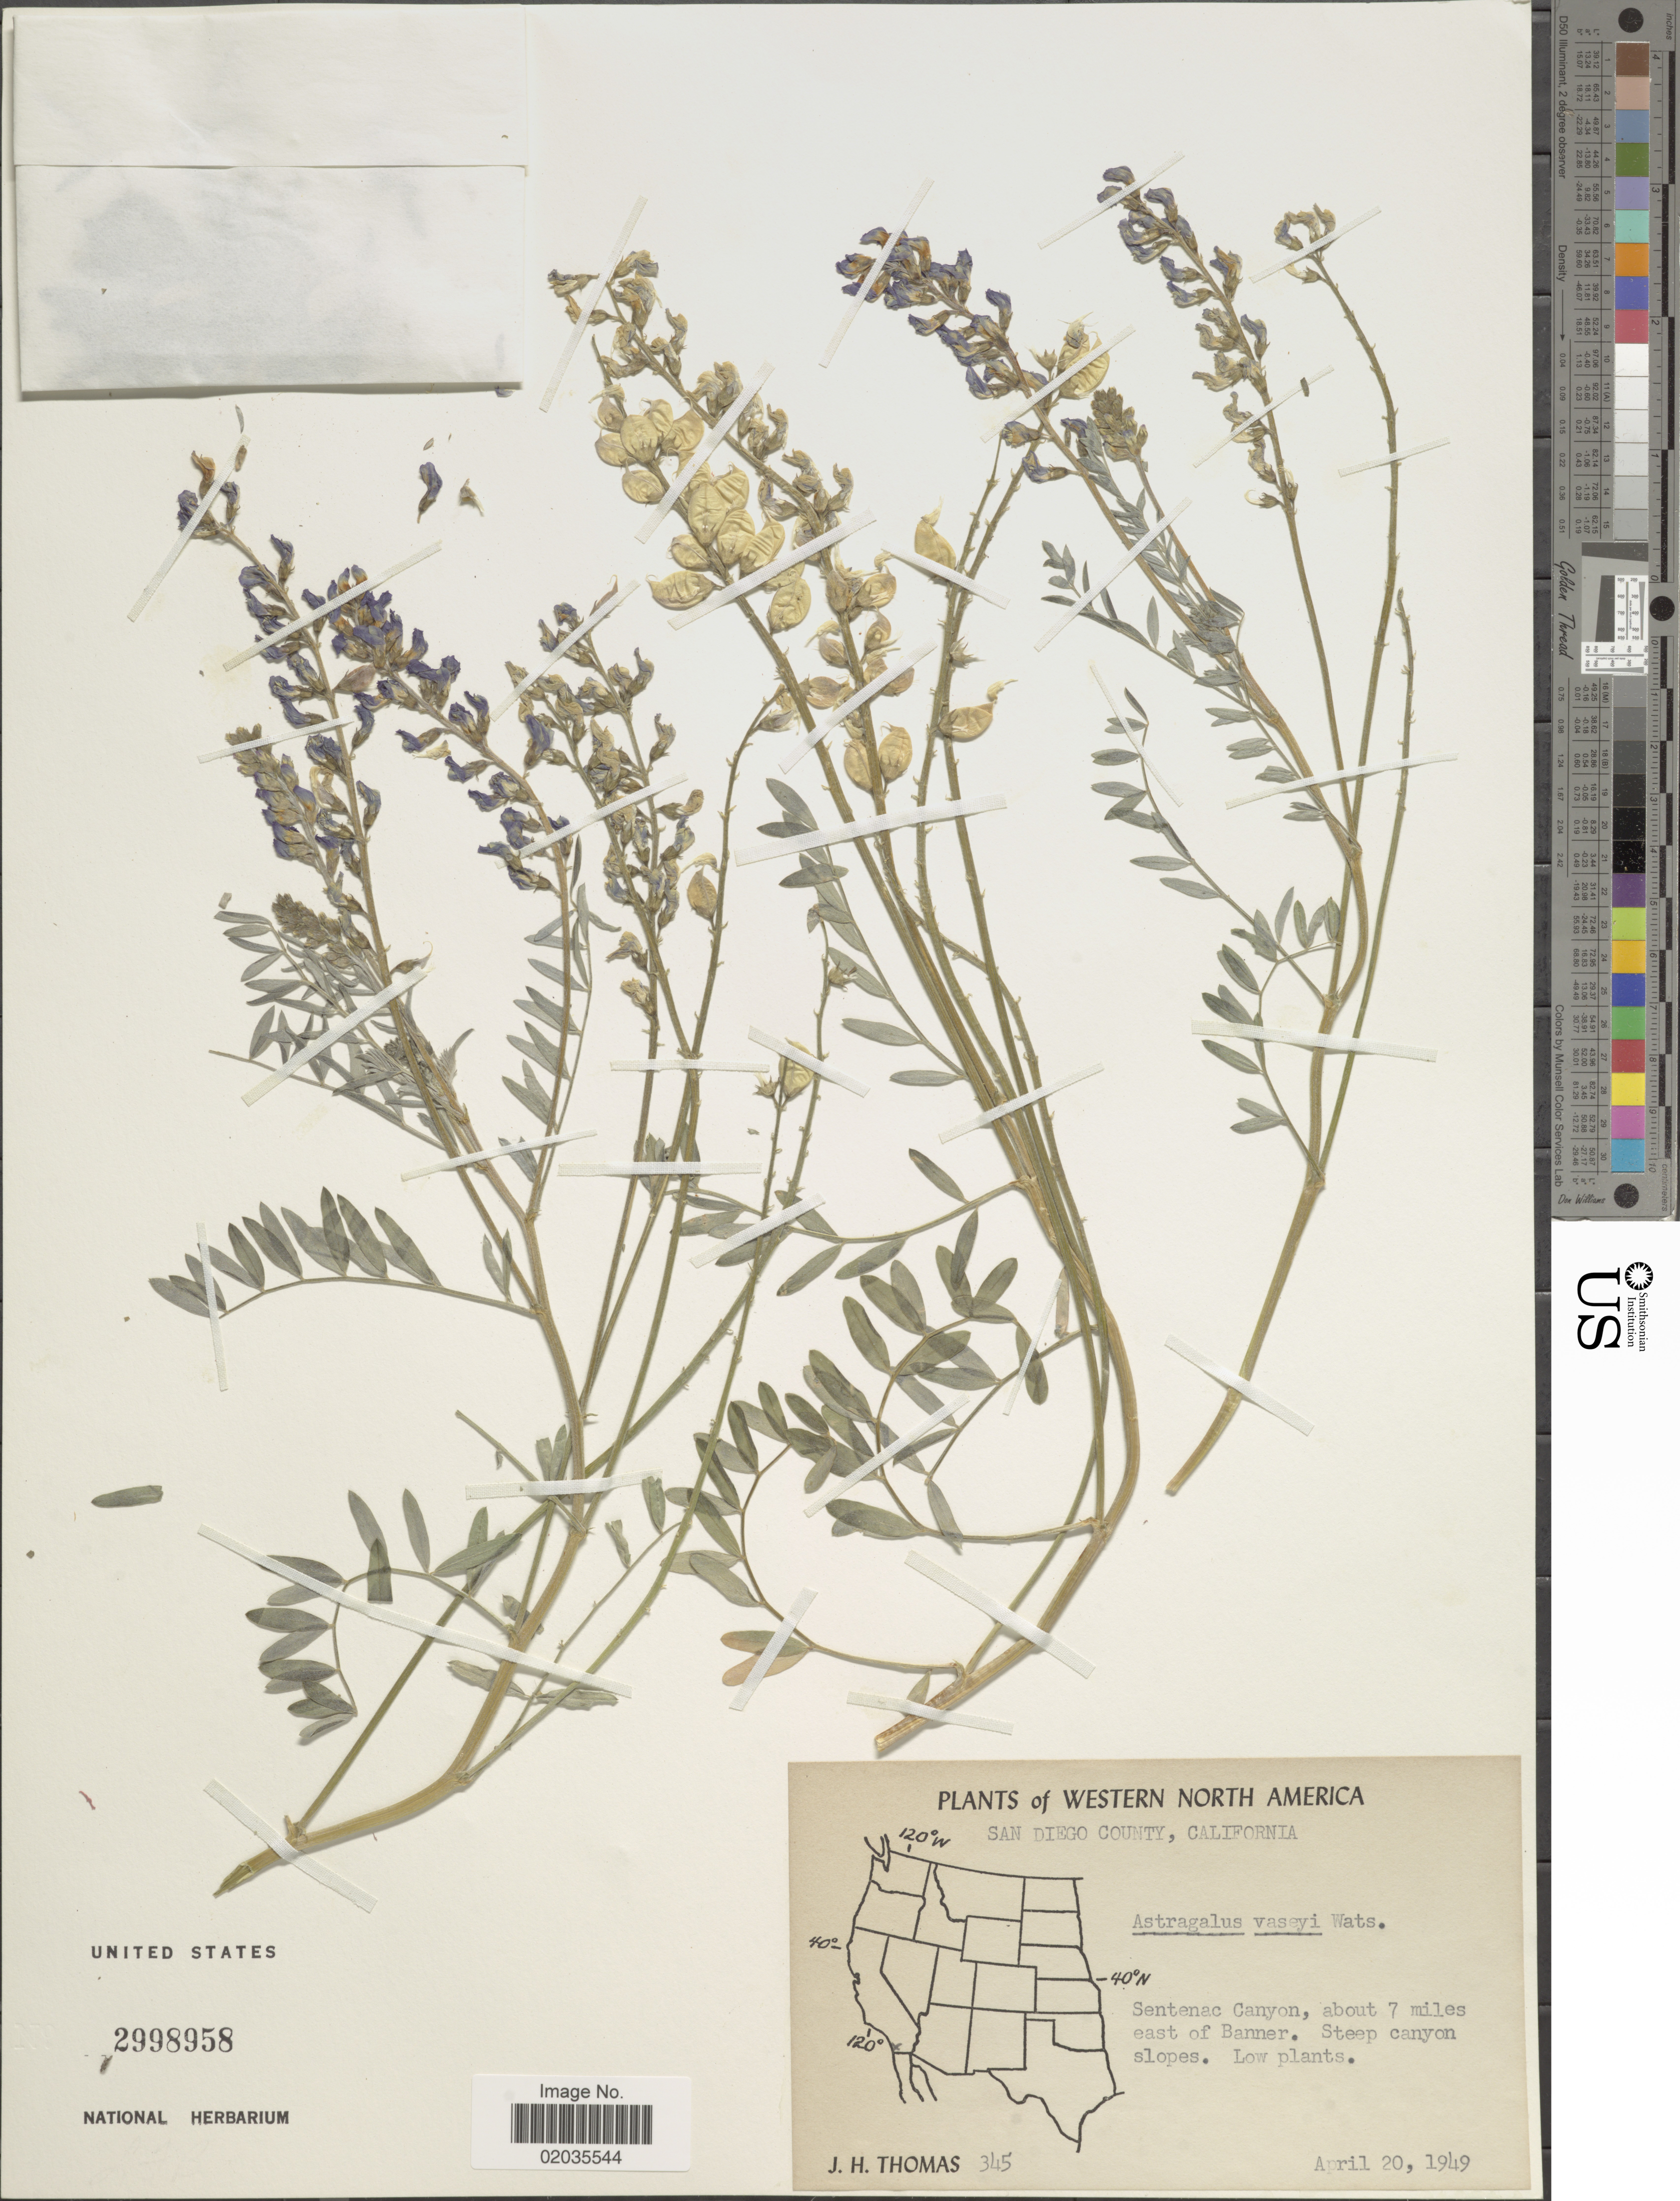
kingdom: Plantae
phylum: Tracheophyta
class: Magnoliopsida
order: Fabales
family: Fabaceae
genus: Astragalus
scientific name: Astragalus vaseyi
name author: S. Watson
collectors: J. H. Thomas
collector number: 345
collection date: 1949-04-20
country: United States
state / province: California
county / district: San Diego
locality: San Diego County. Sentenac Canyon, about 7 miles east of Banner. Western North America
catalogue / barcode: US 2998958